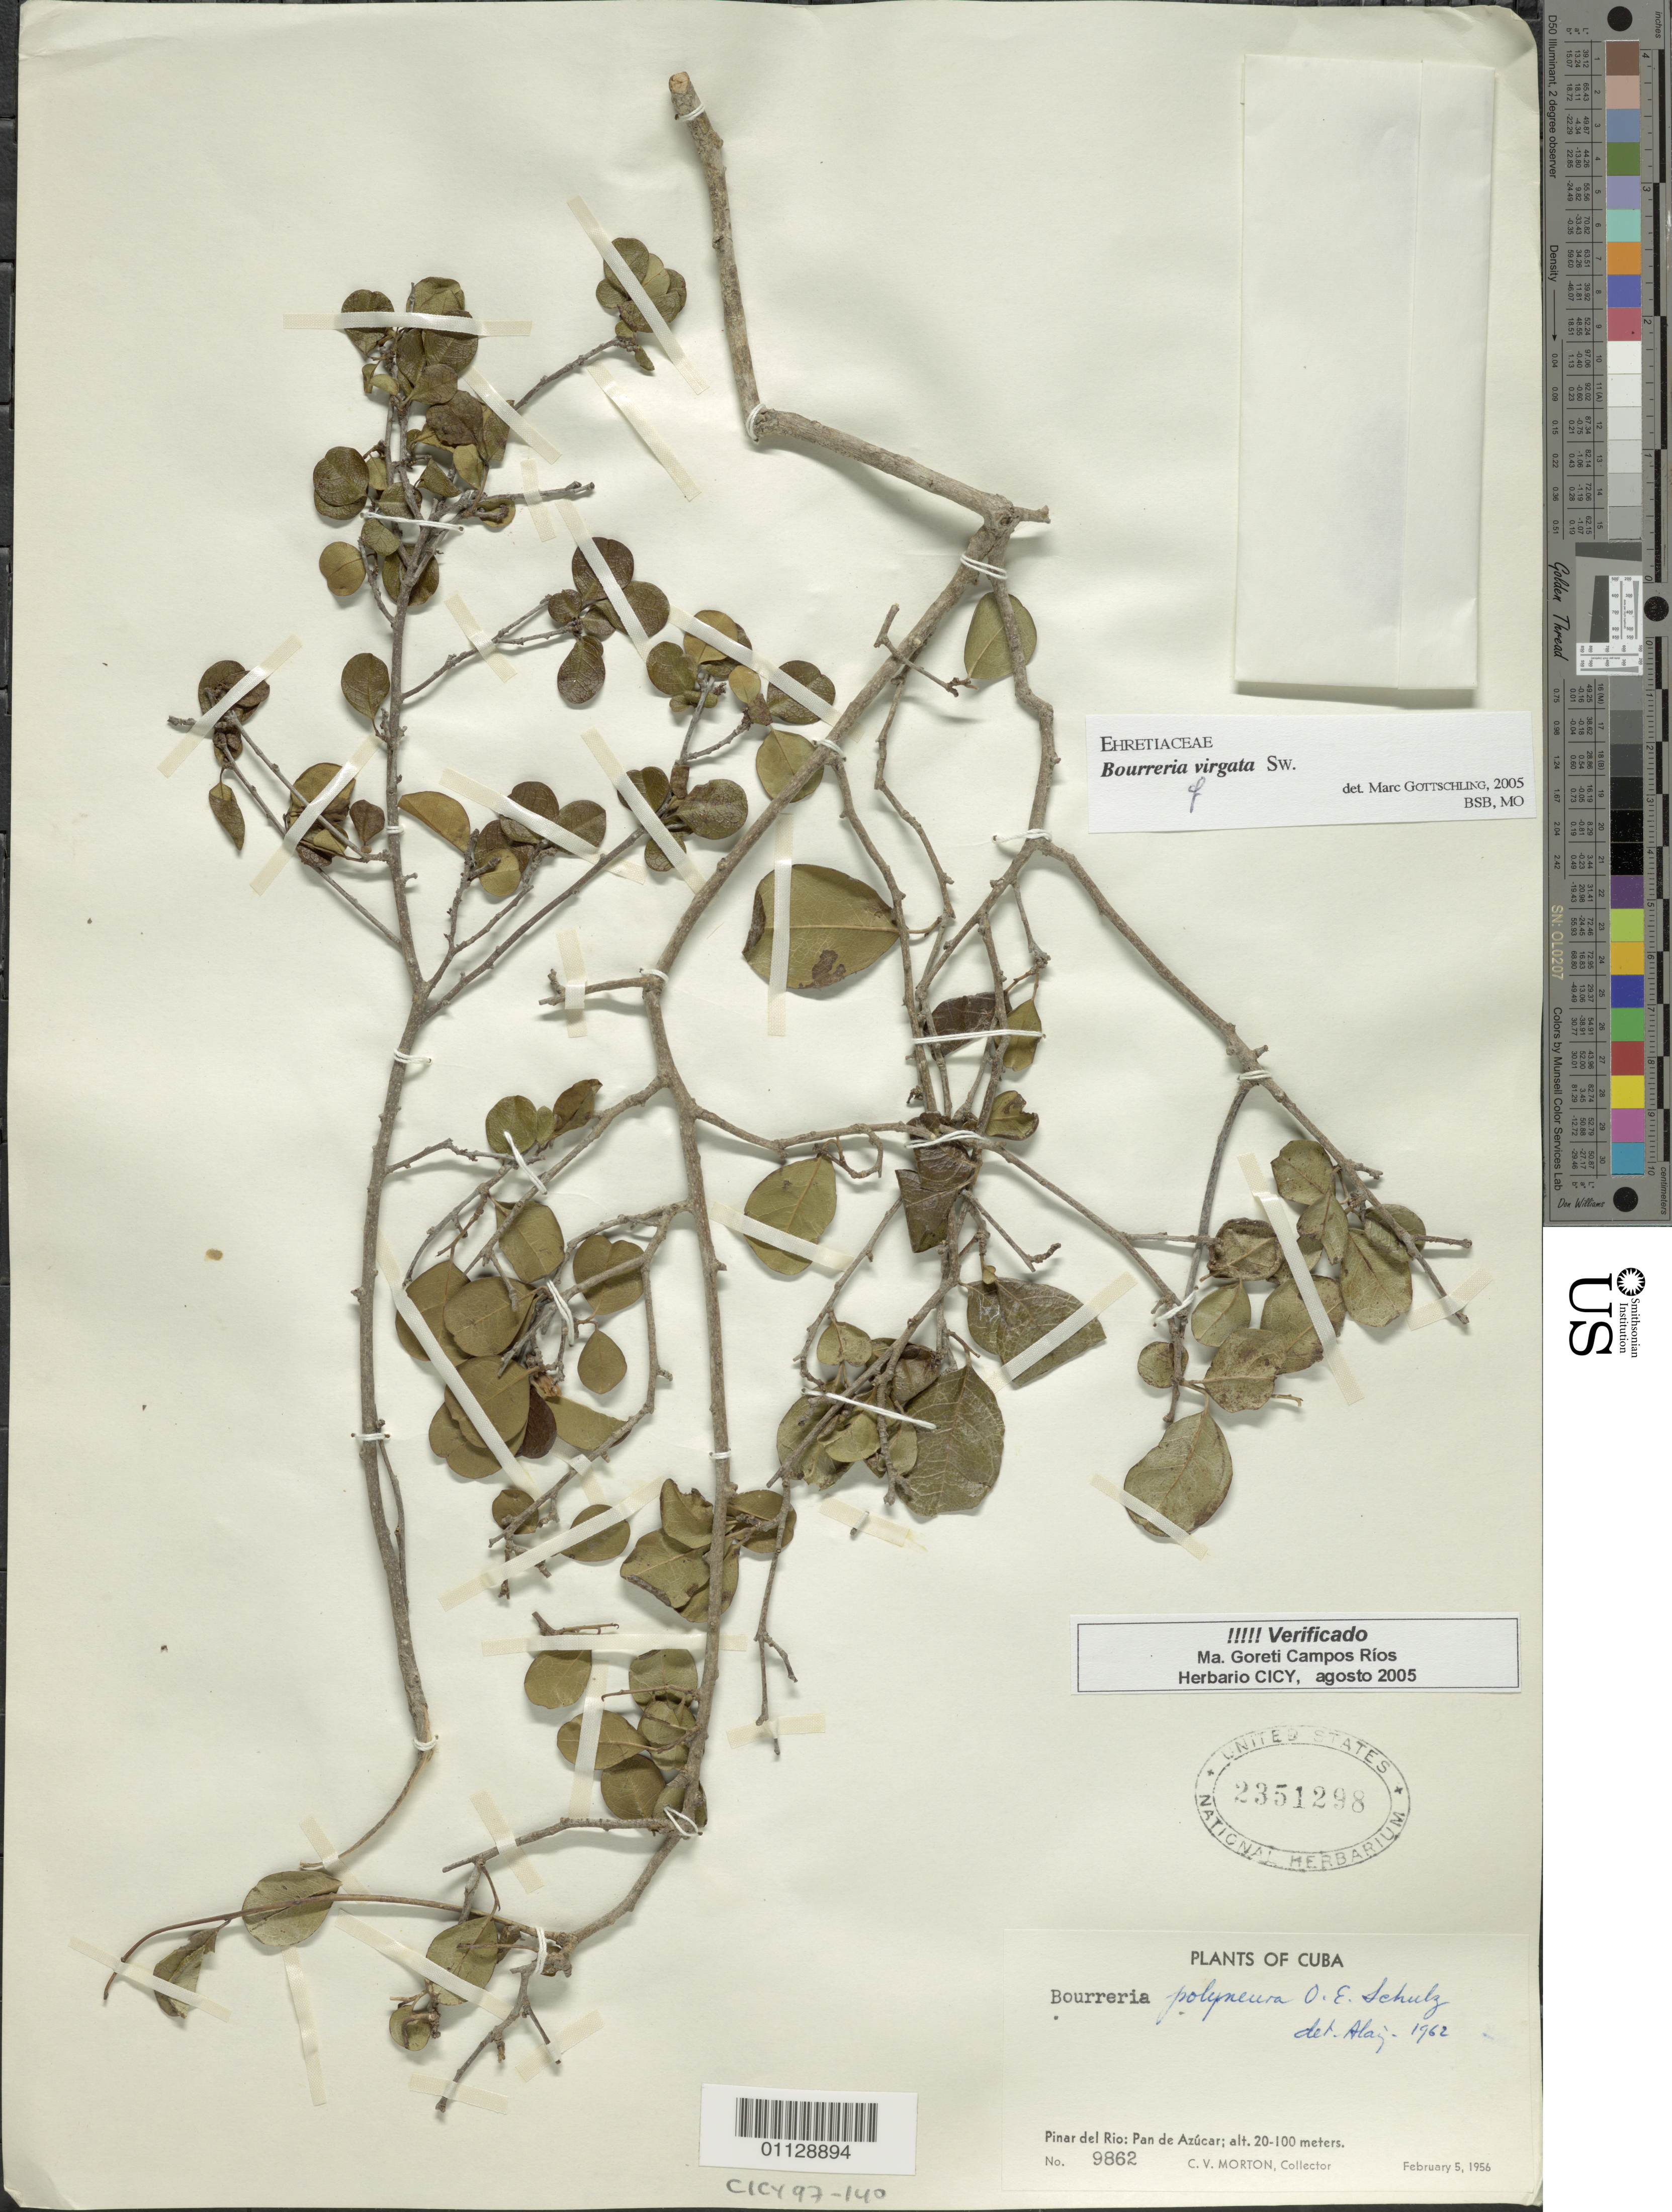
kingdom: Plantae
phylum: Tracheophyta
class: Magnoliopsida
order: Boraginales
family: Ehretiaceae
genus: Bourreria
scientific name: Bourreria virgata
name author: (Sw.) G. Don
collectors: C. V. Morton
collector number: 9862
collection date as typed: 05 Feb 1956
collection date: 1956-02-05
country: Cuba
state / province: Pinar del Rio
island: Cuba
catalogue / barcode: US 2351298